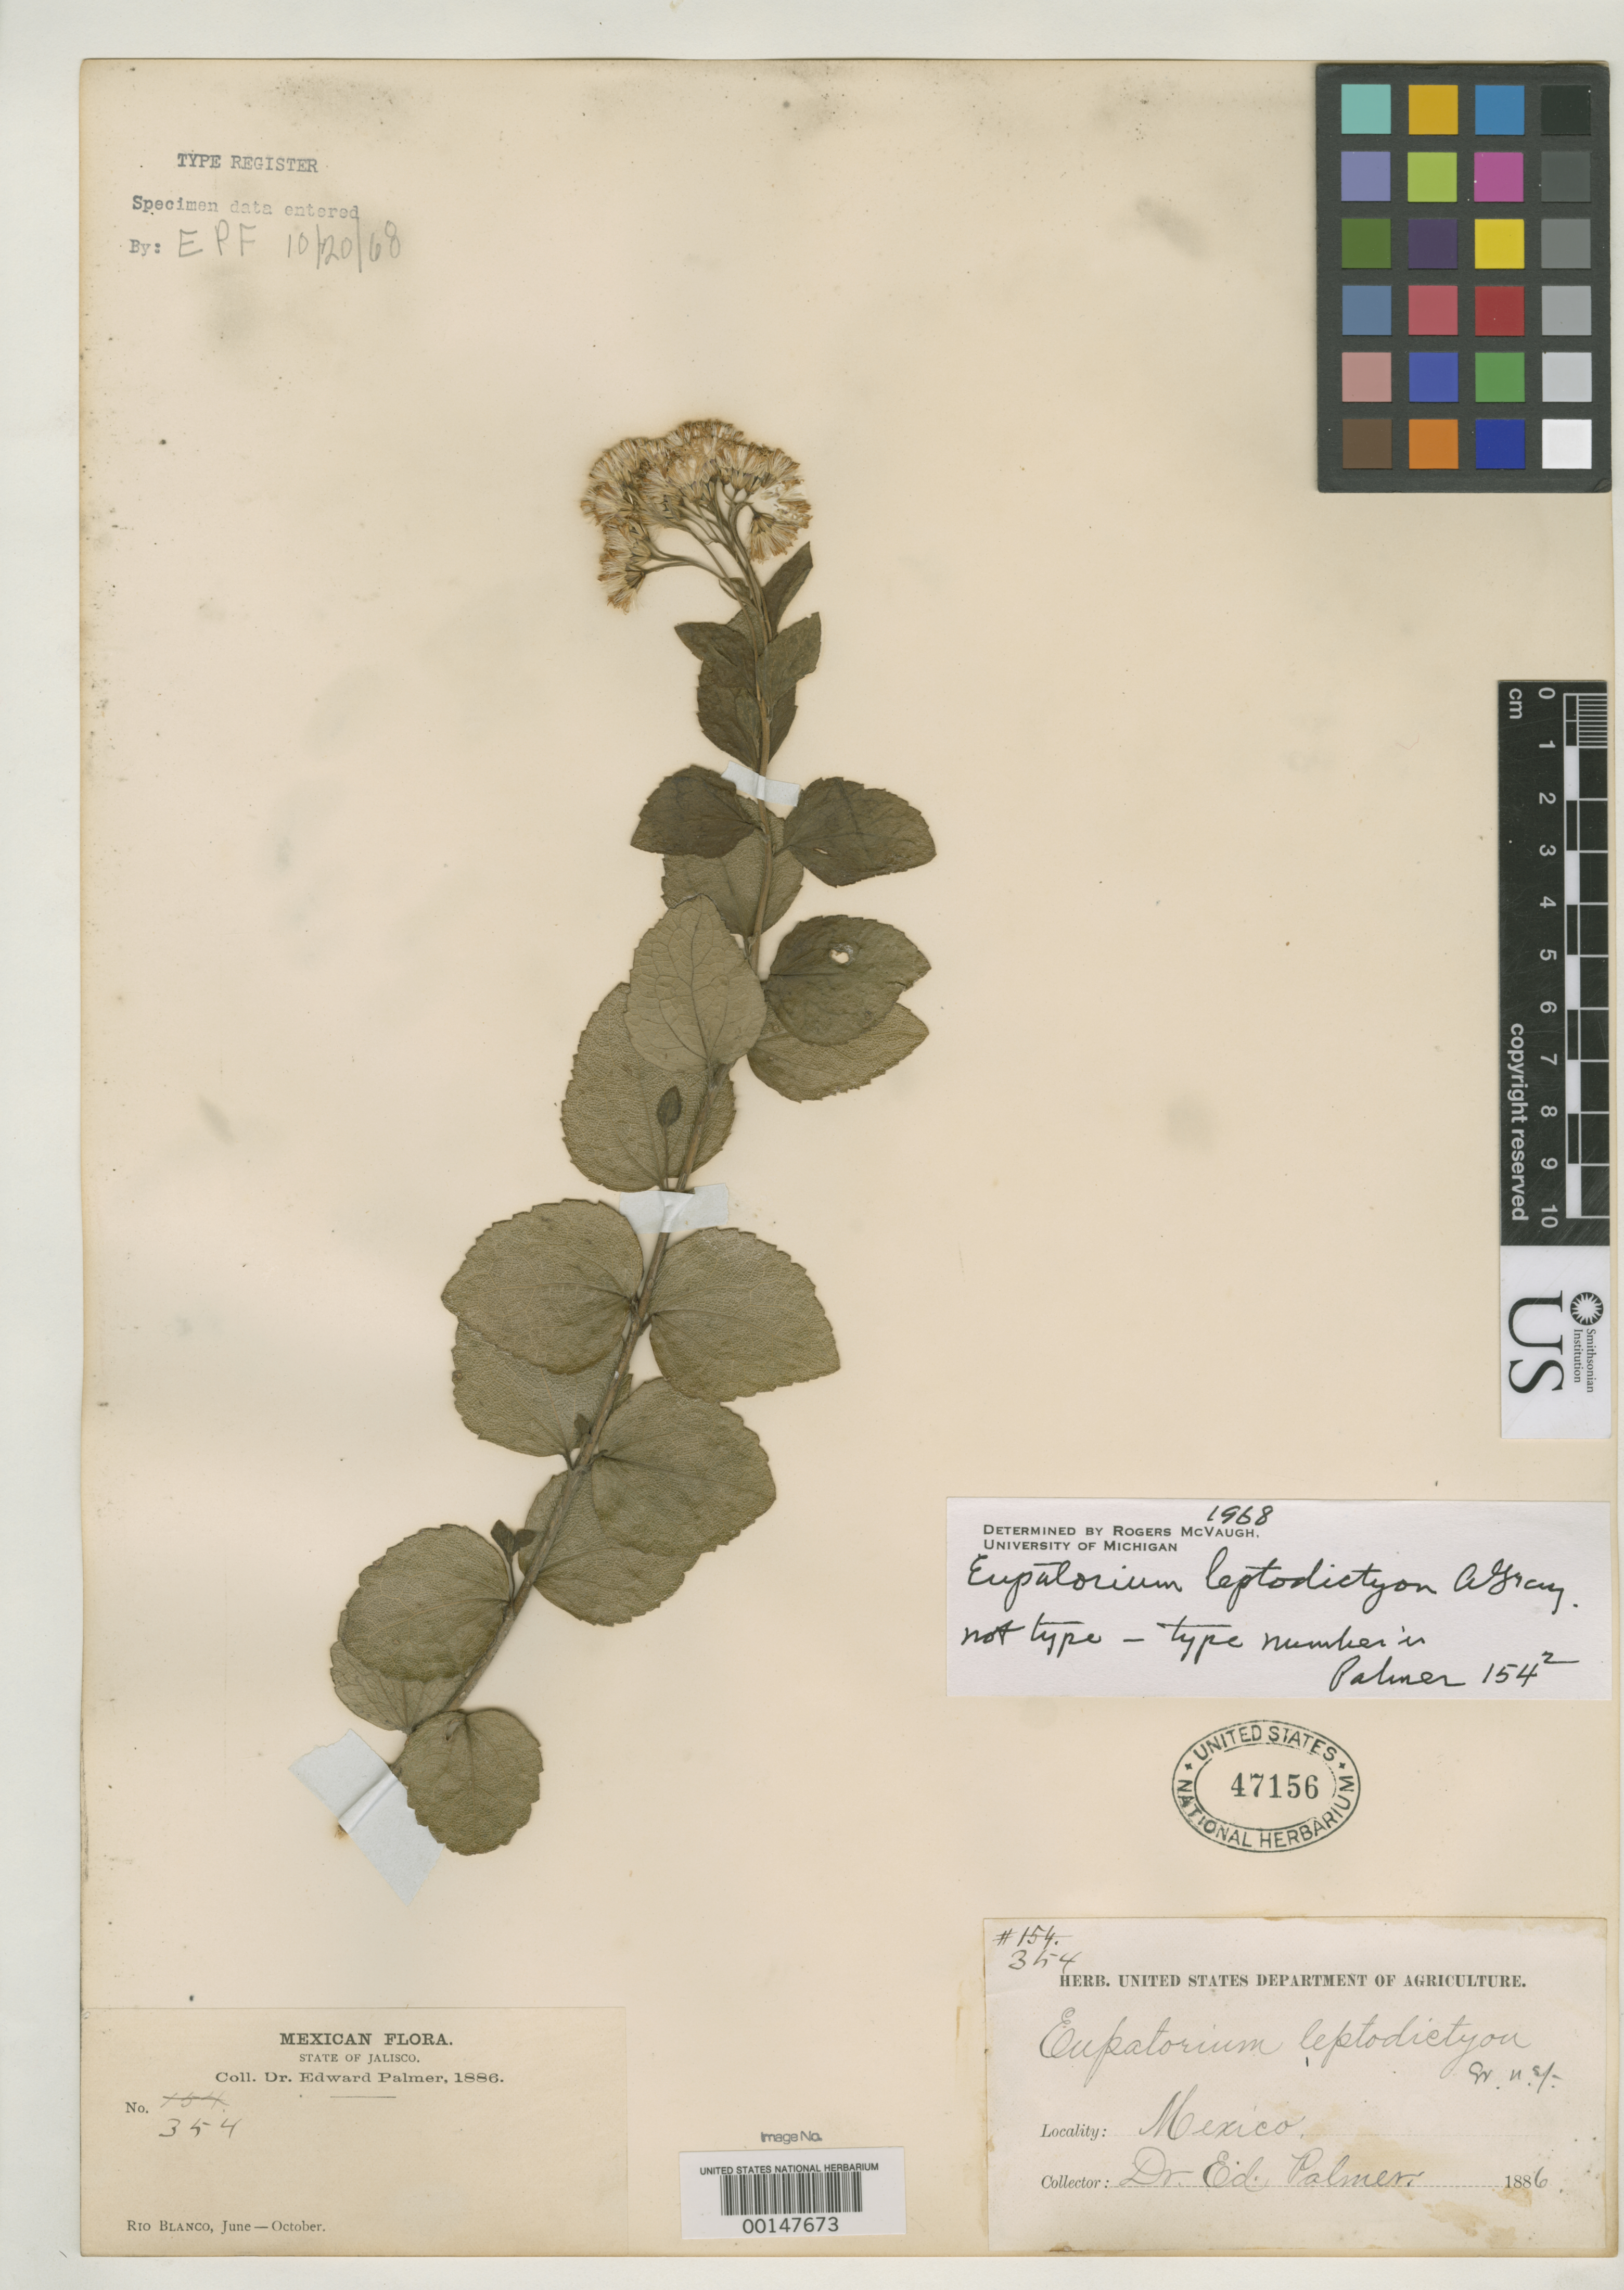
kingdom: Plantae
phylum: Tracheophyta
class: Magnoliopsida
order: Asterales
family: Asteraceae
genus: Eupatorium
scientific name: Eupatorium leptodictyon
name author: A. Gray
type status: Isotype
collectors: E. Palmer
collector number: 154/2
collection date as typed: Jun 1886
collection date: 1886-06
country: Mexico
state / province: Jalisco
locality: Near Rio Blanco.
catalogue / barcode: US 47156